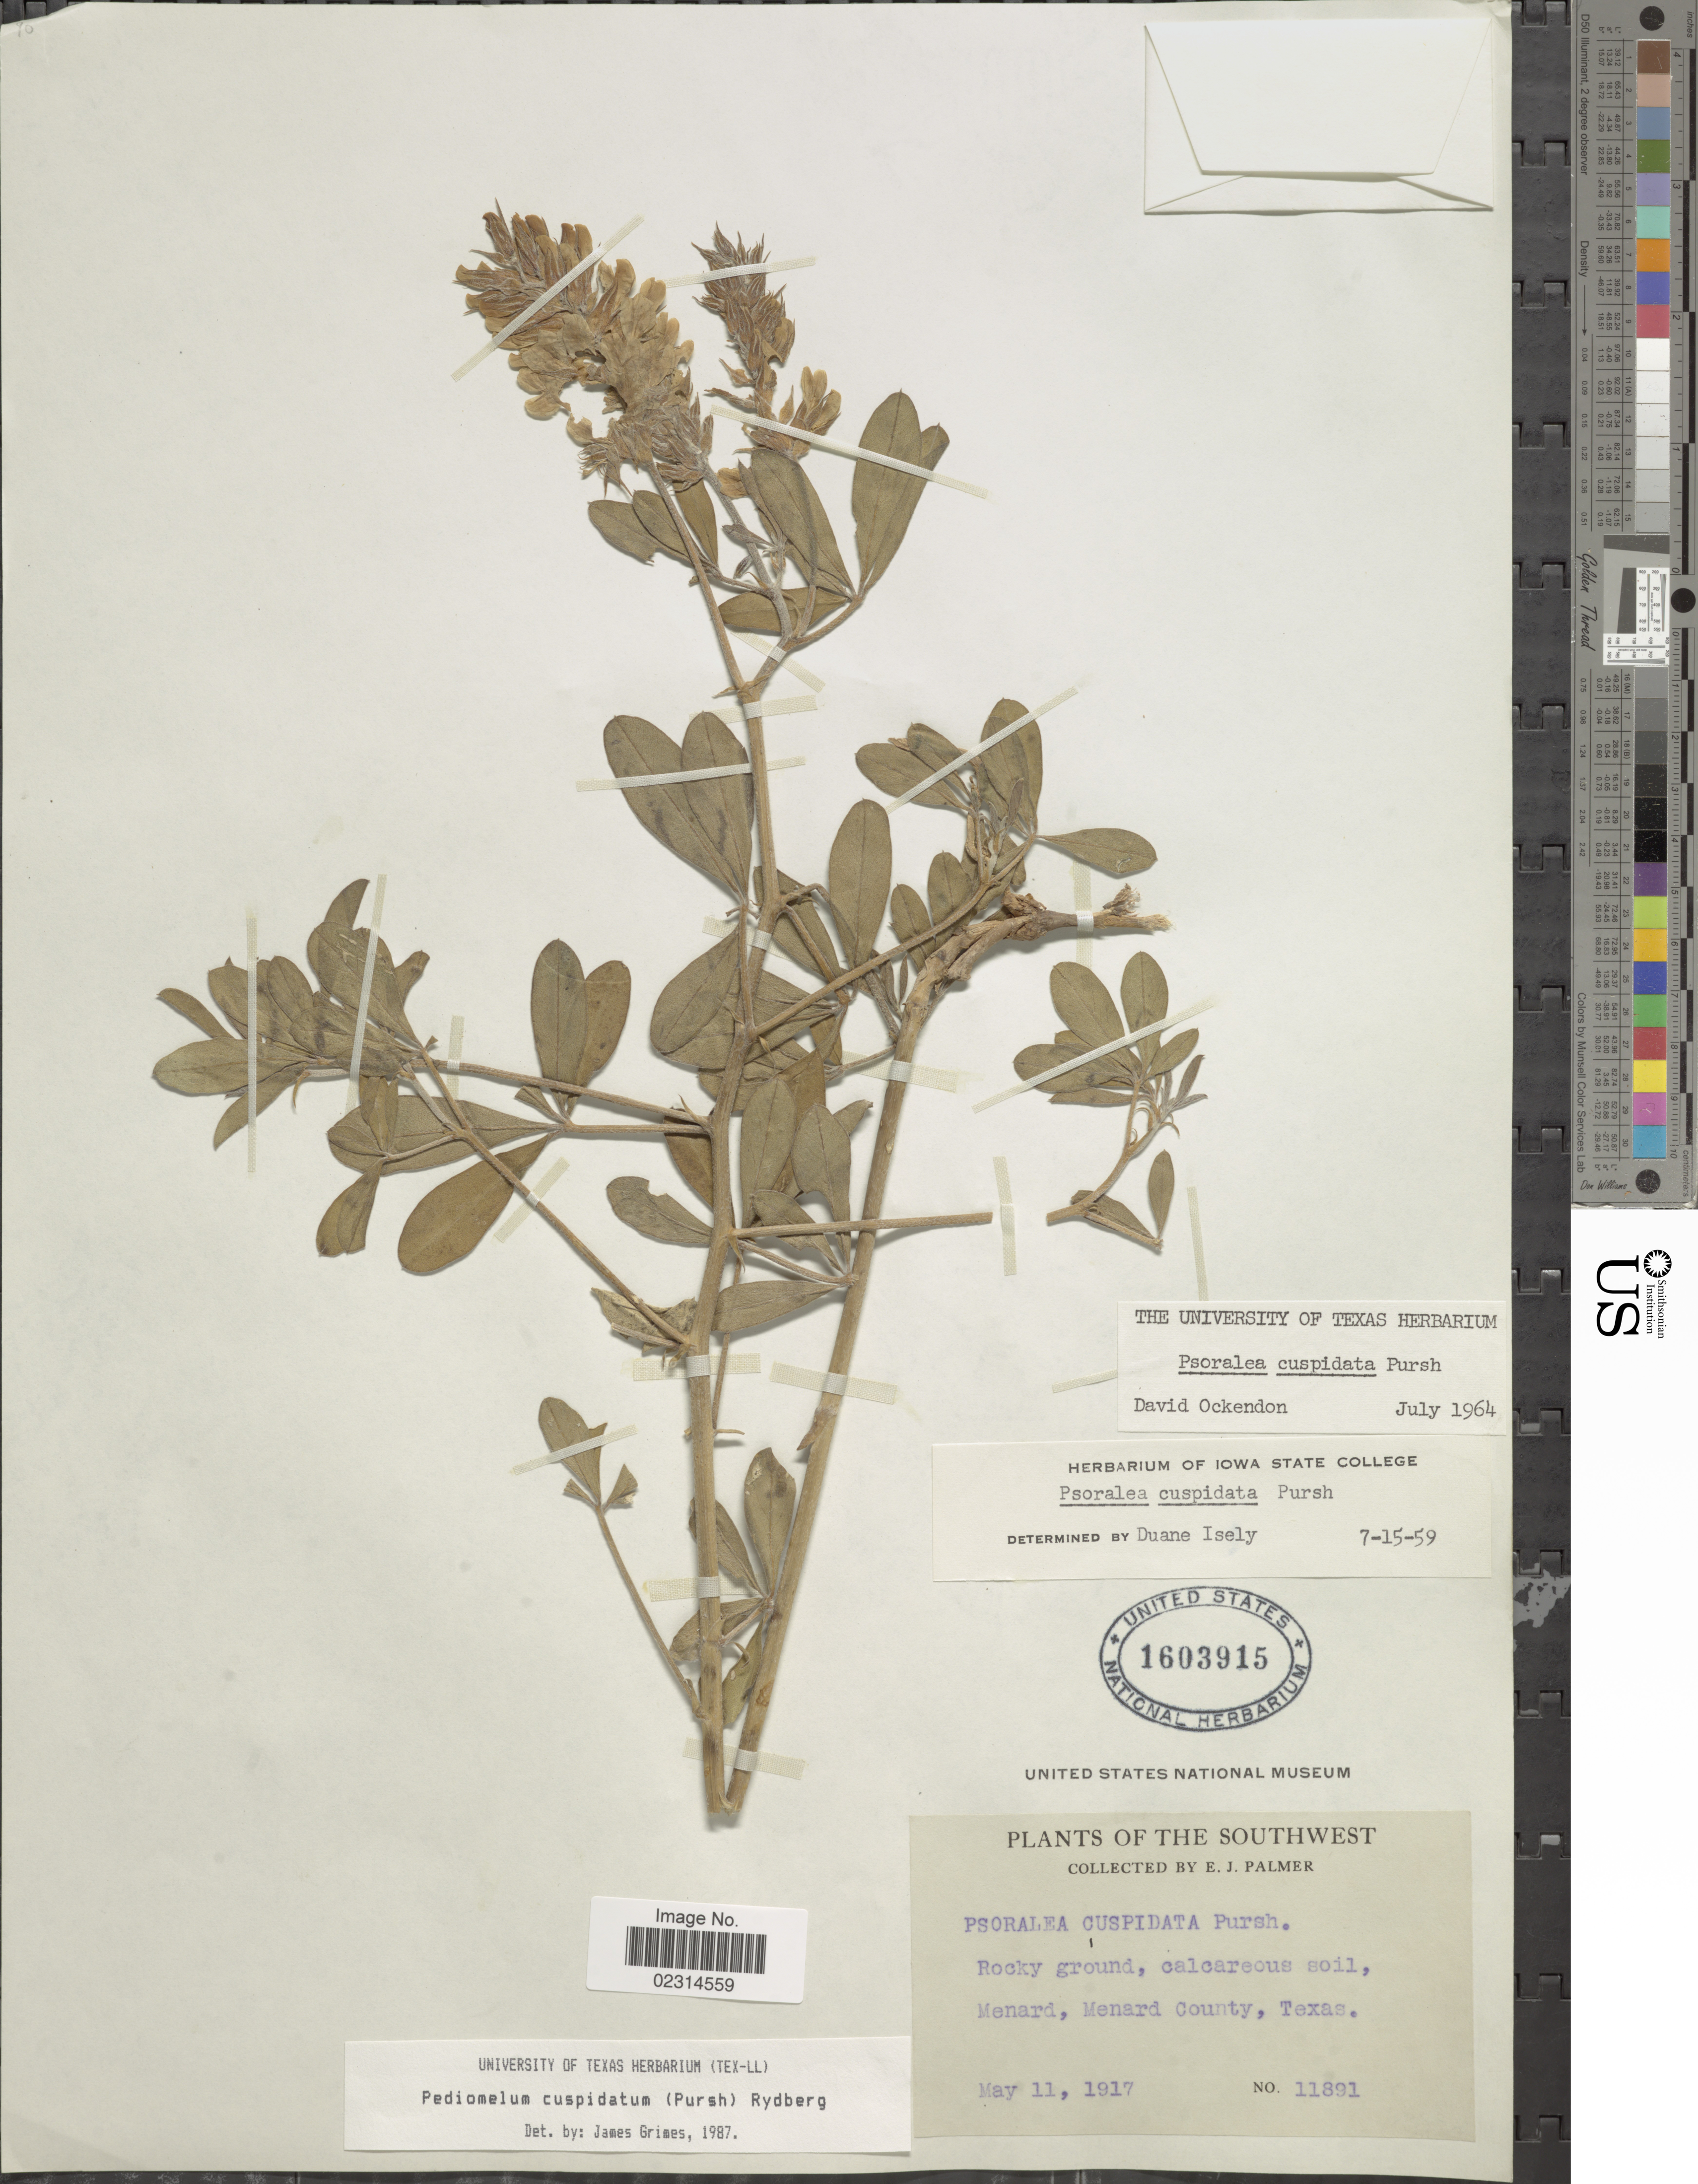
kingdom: Plantae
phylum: Tracheophyta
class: Magnoliopsida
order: Fabales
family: Fabaceae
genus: Pediomelum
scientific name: Pediomelum cuspidatum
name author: (Pursh) Rydb.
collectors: E. J. Palmer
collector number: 11891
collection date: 1917-05-11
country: United States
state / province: Texas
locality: The Southwest, Rocky ground, Menard, Menard County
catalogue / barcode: US 1603915